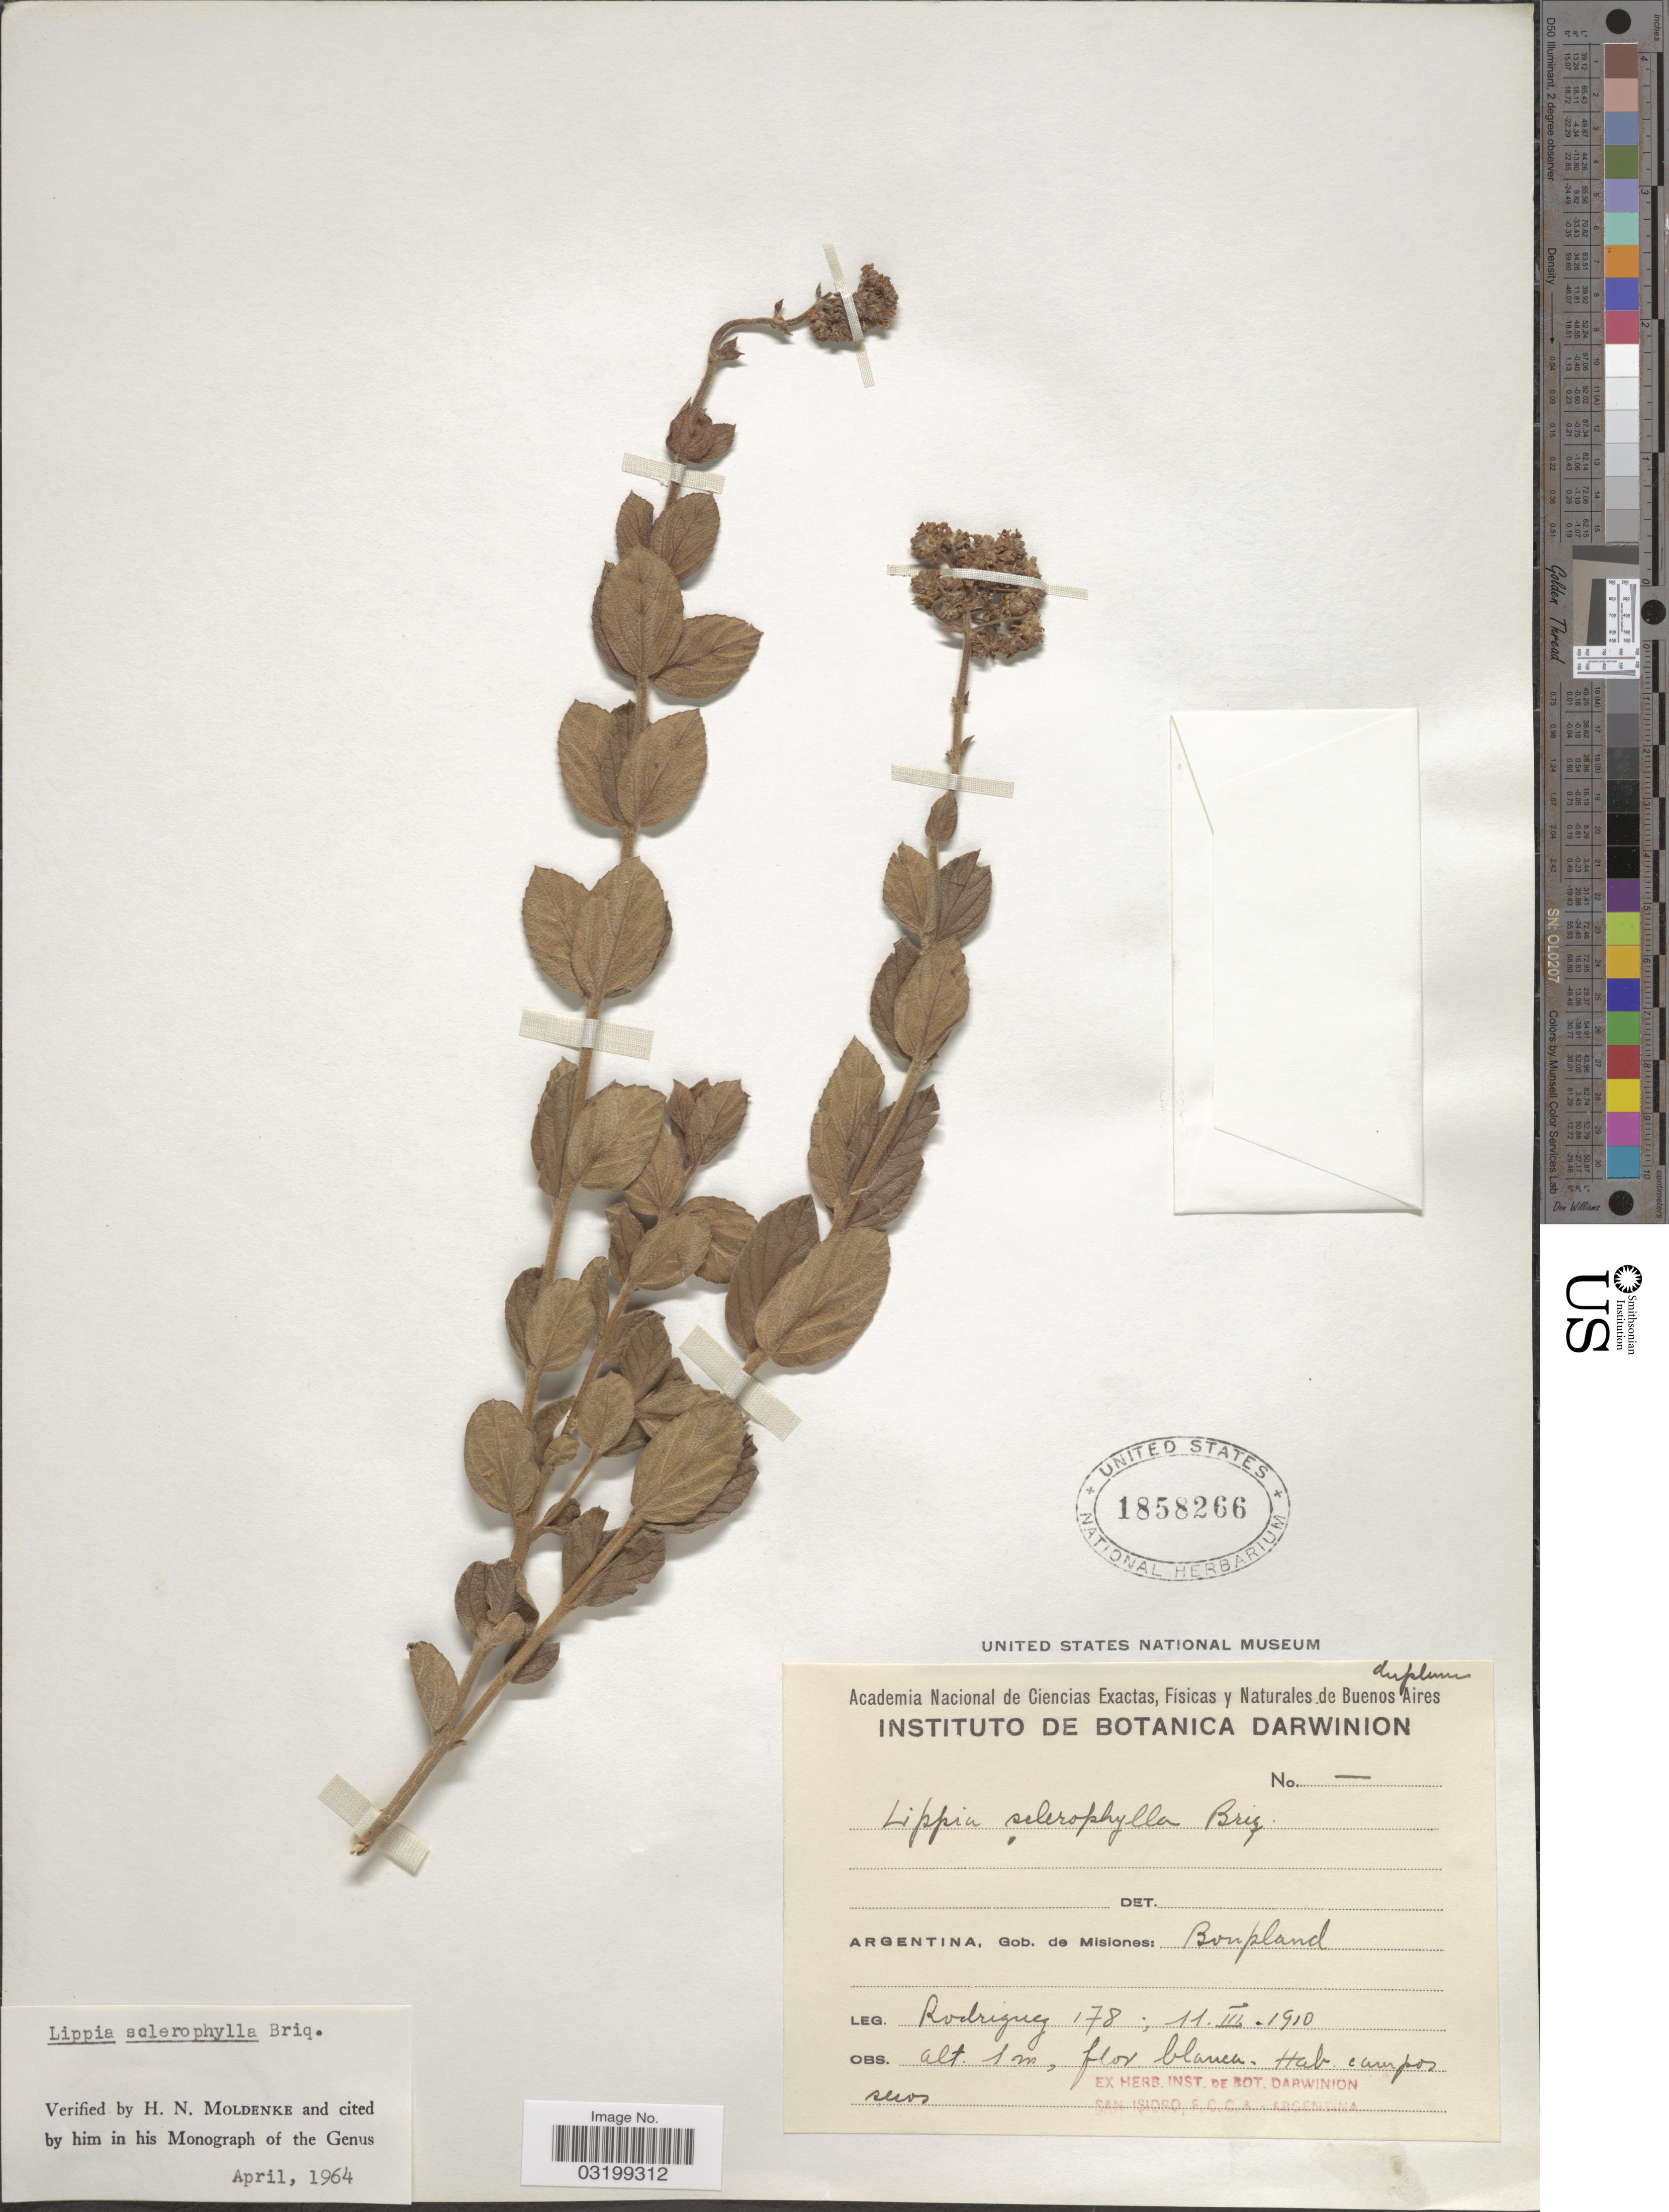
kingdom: Plantae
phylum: Tracheophyta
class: Magnoliopsida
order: Lamiales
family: Verbenaceae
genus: Lippia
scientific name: Lippia sclerophylla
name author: Briq.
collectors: Rodriguez, --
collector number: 178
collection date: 1910-03-11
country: Argentina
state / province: Misiones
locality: Gob. de Misiones: Bonpland.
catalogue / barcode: US 1858266